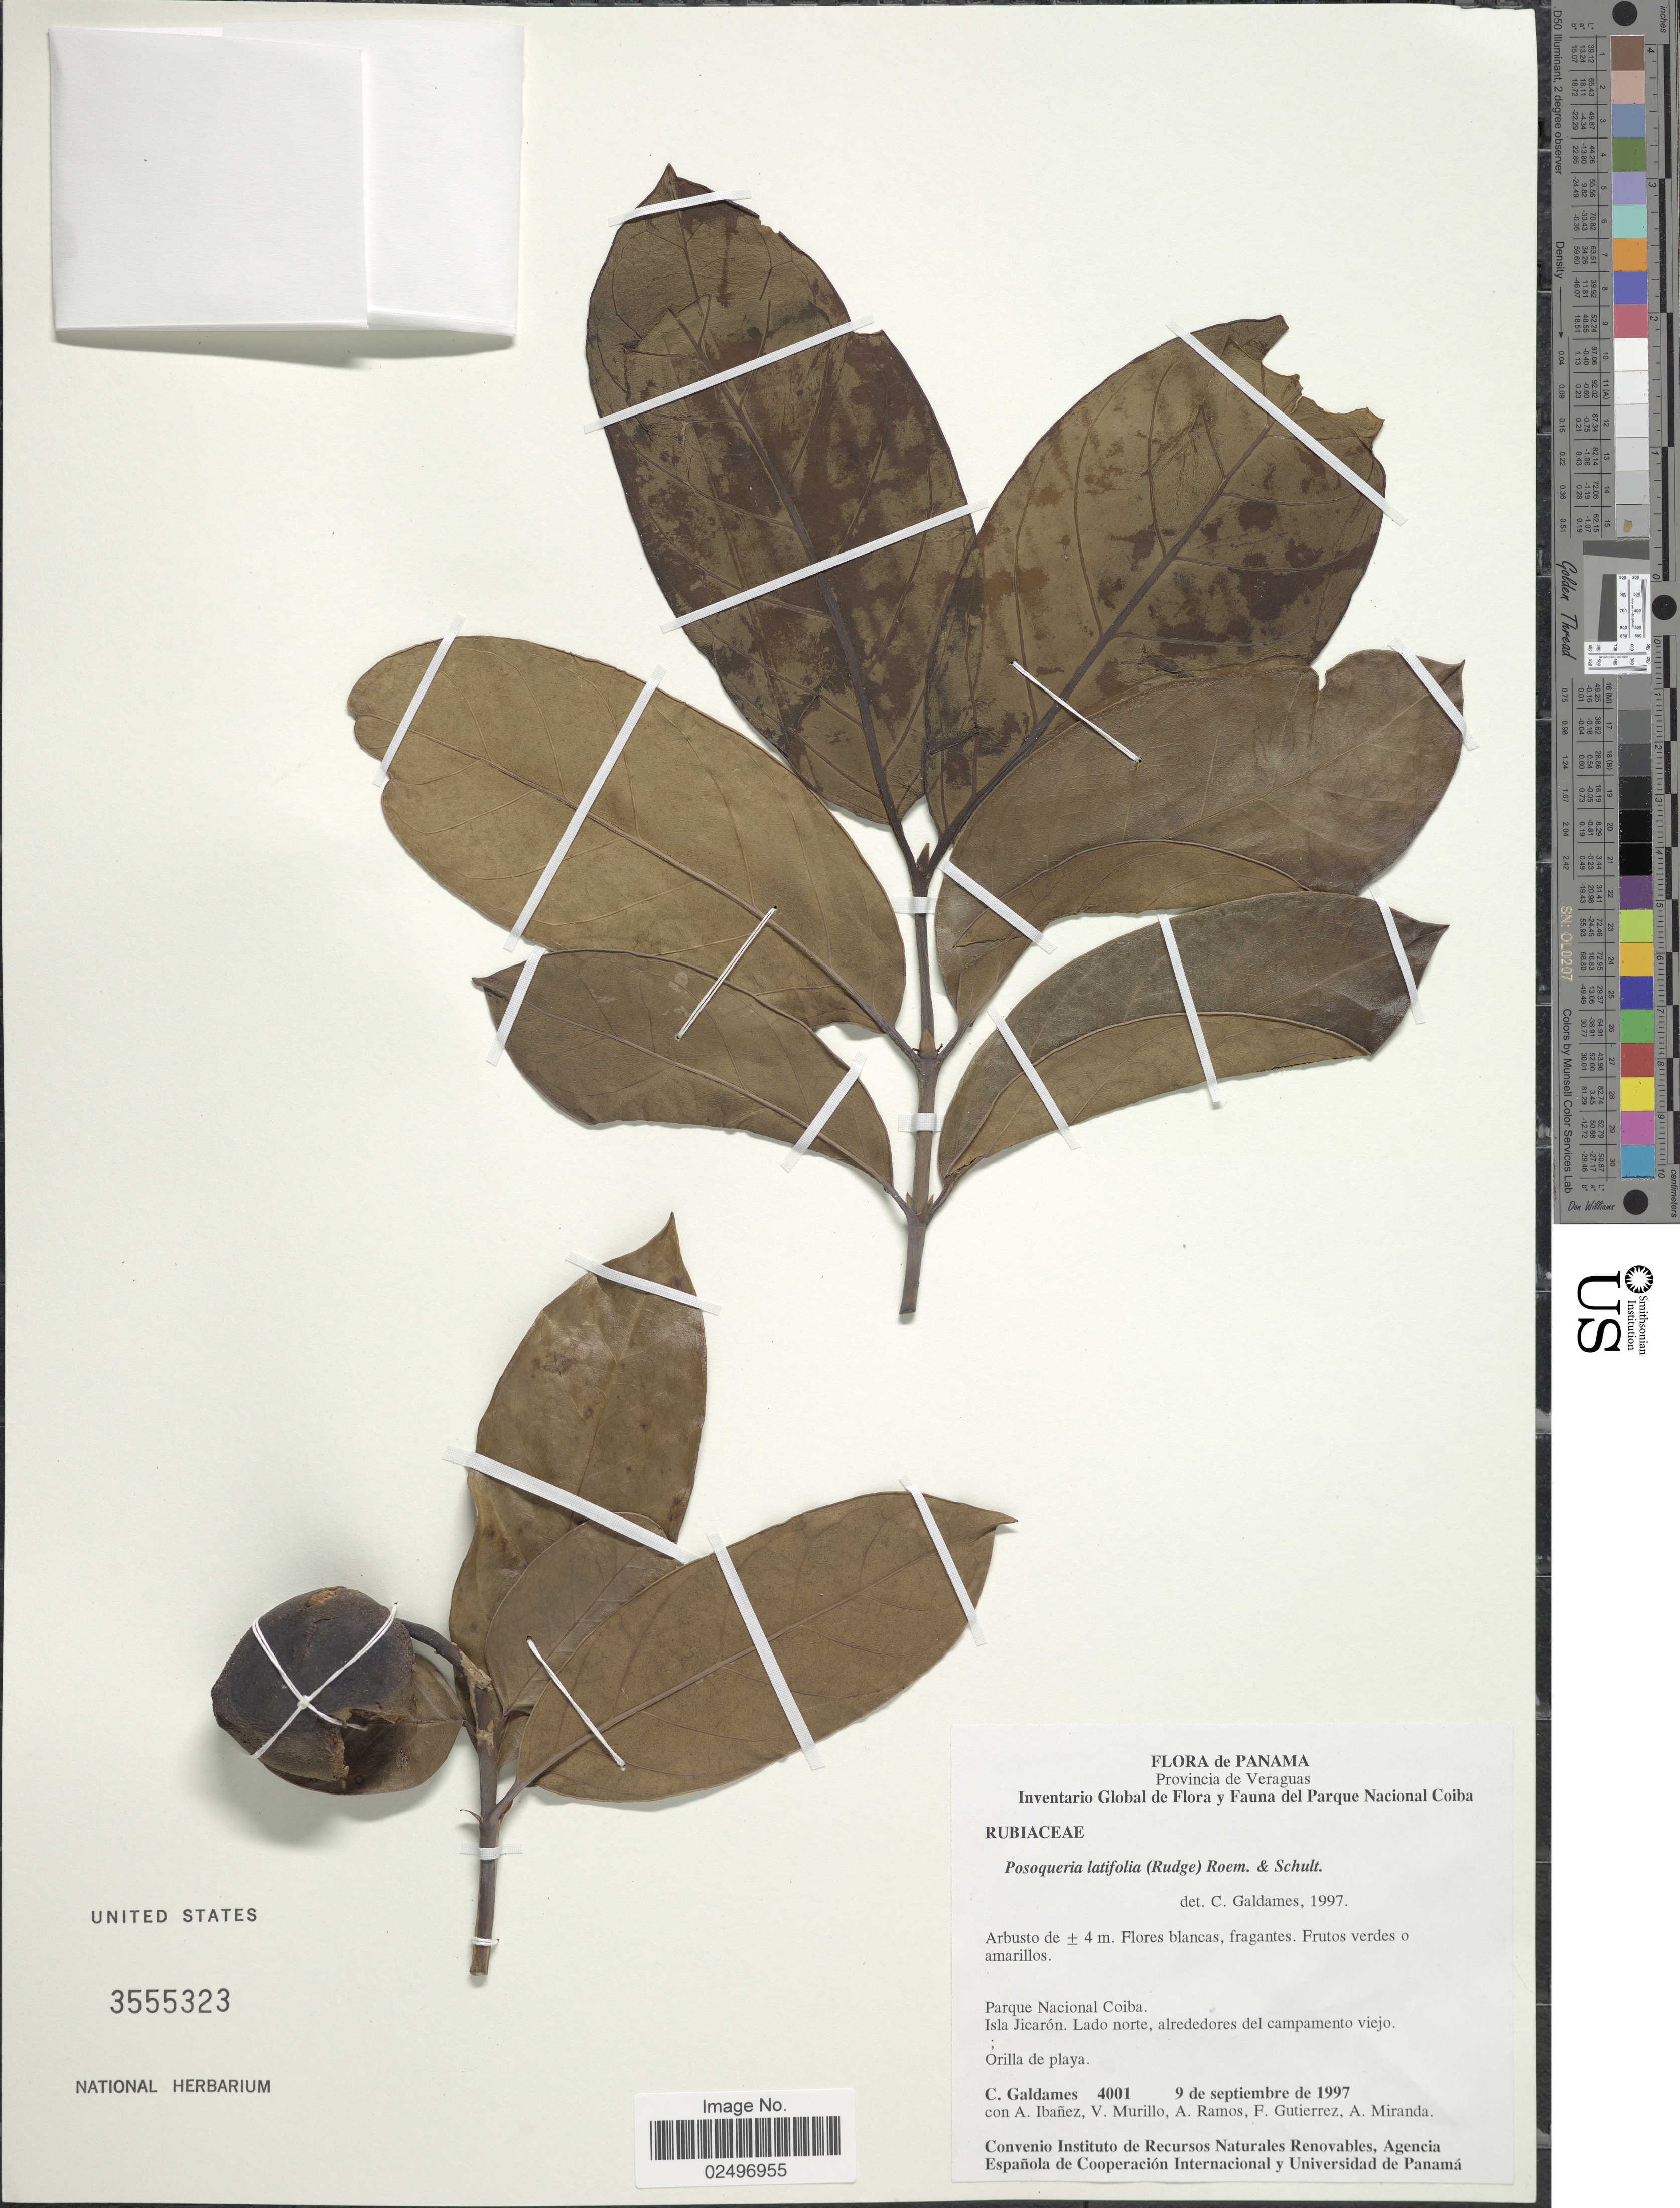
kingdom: Plantae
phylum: Tracheophyta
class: Magnoliopsida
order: Gentianales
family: Rubiaceae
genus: Posoqueria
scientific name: Posoqueria latifolia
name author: (Rudge) Roem. & Schult.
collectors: C. Galdames, A. Ibáñez, V. Murillo, A. Ramos & et al.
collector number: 4001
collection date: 1997-09-09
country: Panama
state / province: Veraguas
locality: Parque Nacional Coiba, Isla Jicarón. lado note, alrededores del campamento viejo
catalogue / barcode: US 3555323